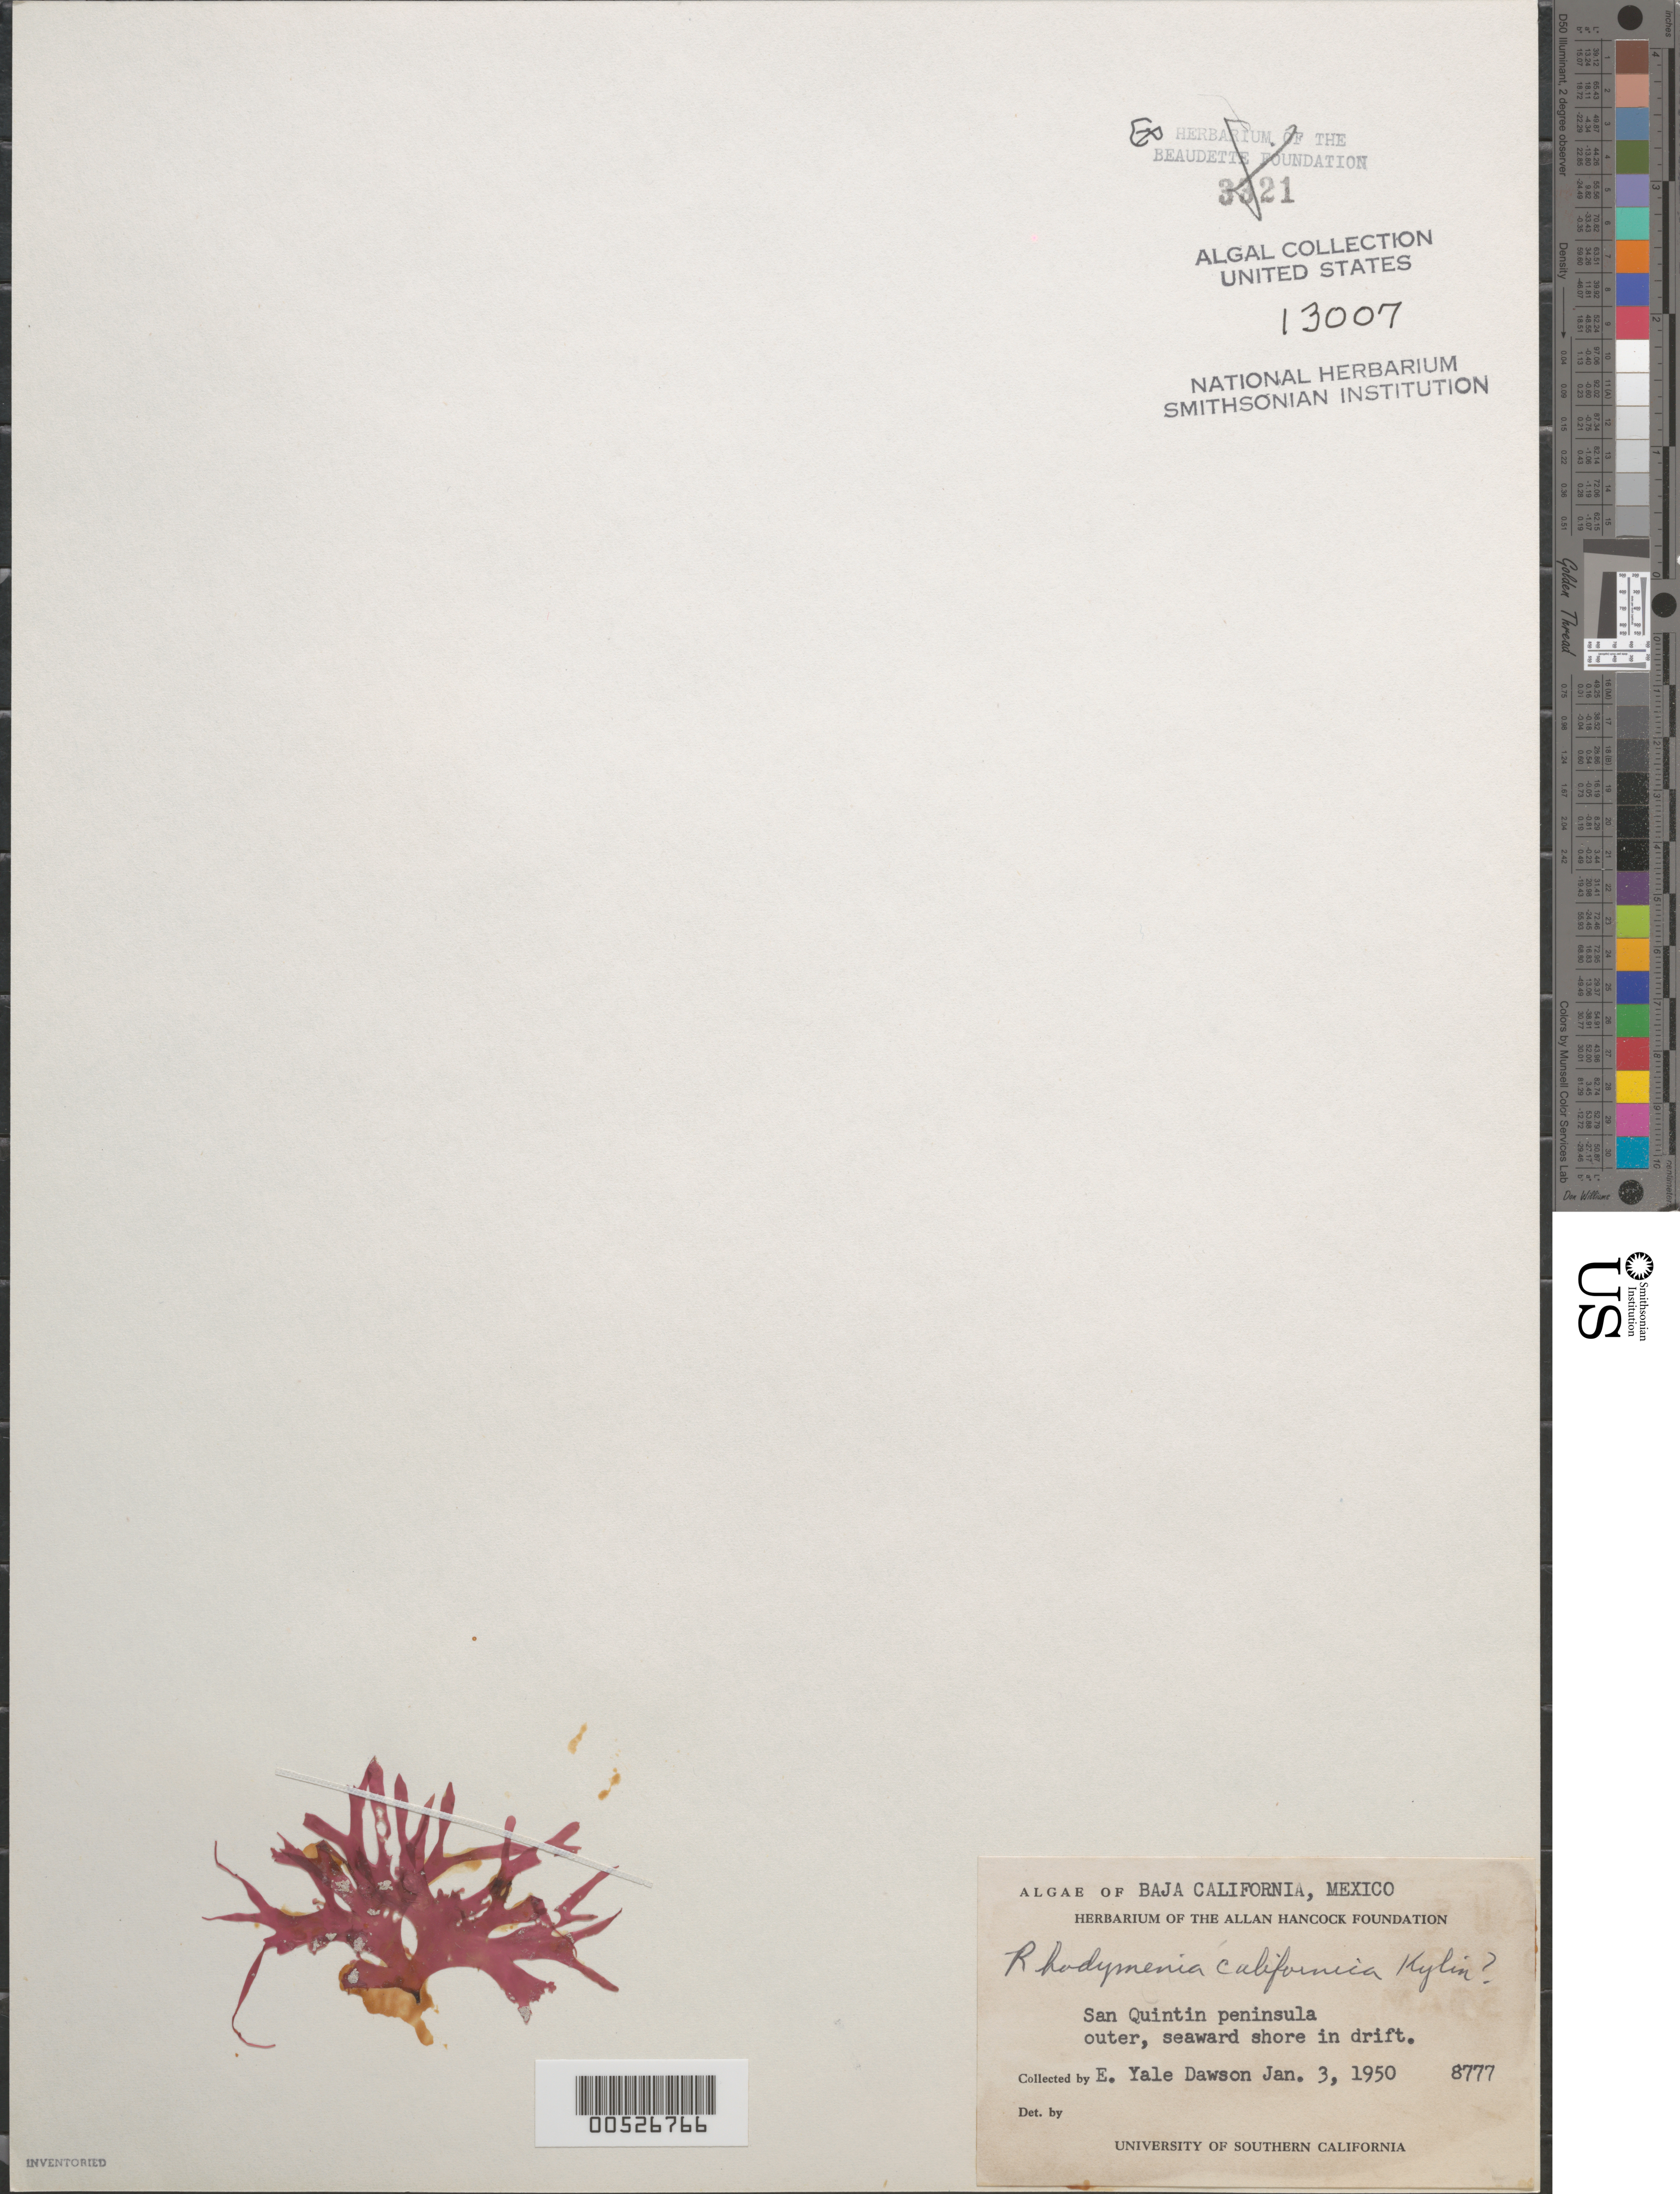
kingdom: Plantae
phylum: Rhodophyta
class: Florideophyceae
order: Rhodymeniales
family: Rhodymeniaceae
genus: Rhodymenia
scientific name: Rhodymenia californica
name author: Kylin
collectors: E. Y. Dawson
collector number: EYD 8777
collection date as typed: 03 Jan 1950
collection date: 1950-01-03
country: Mexico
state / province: Baja California Norte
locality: San Quintin Peninsula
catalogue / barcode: US 13007